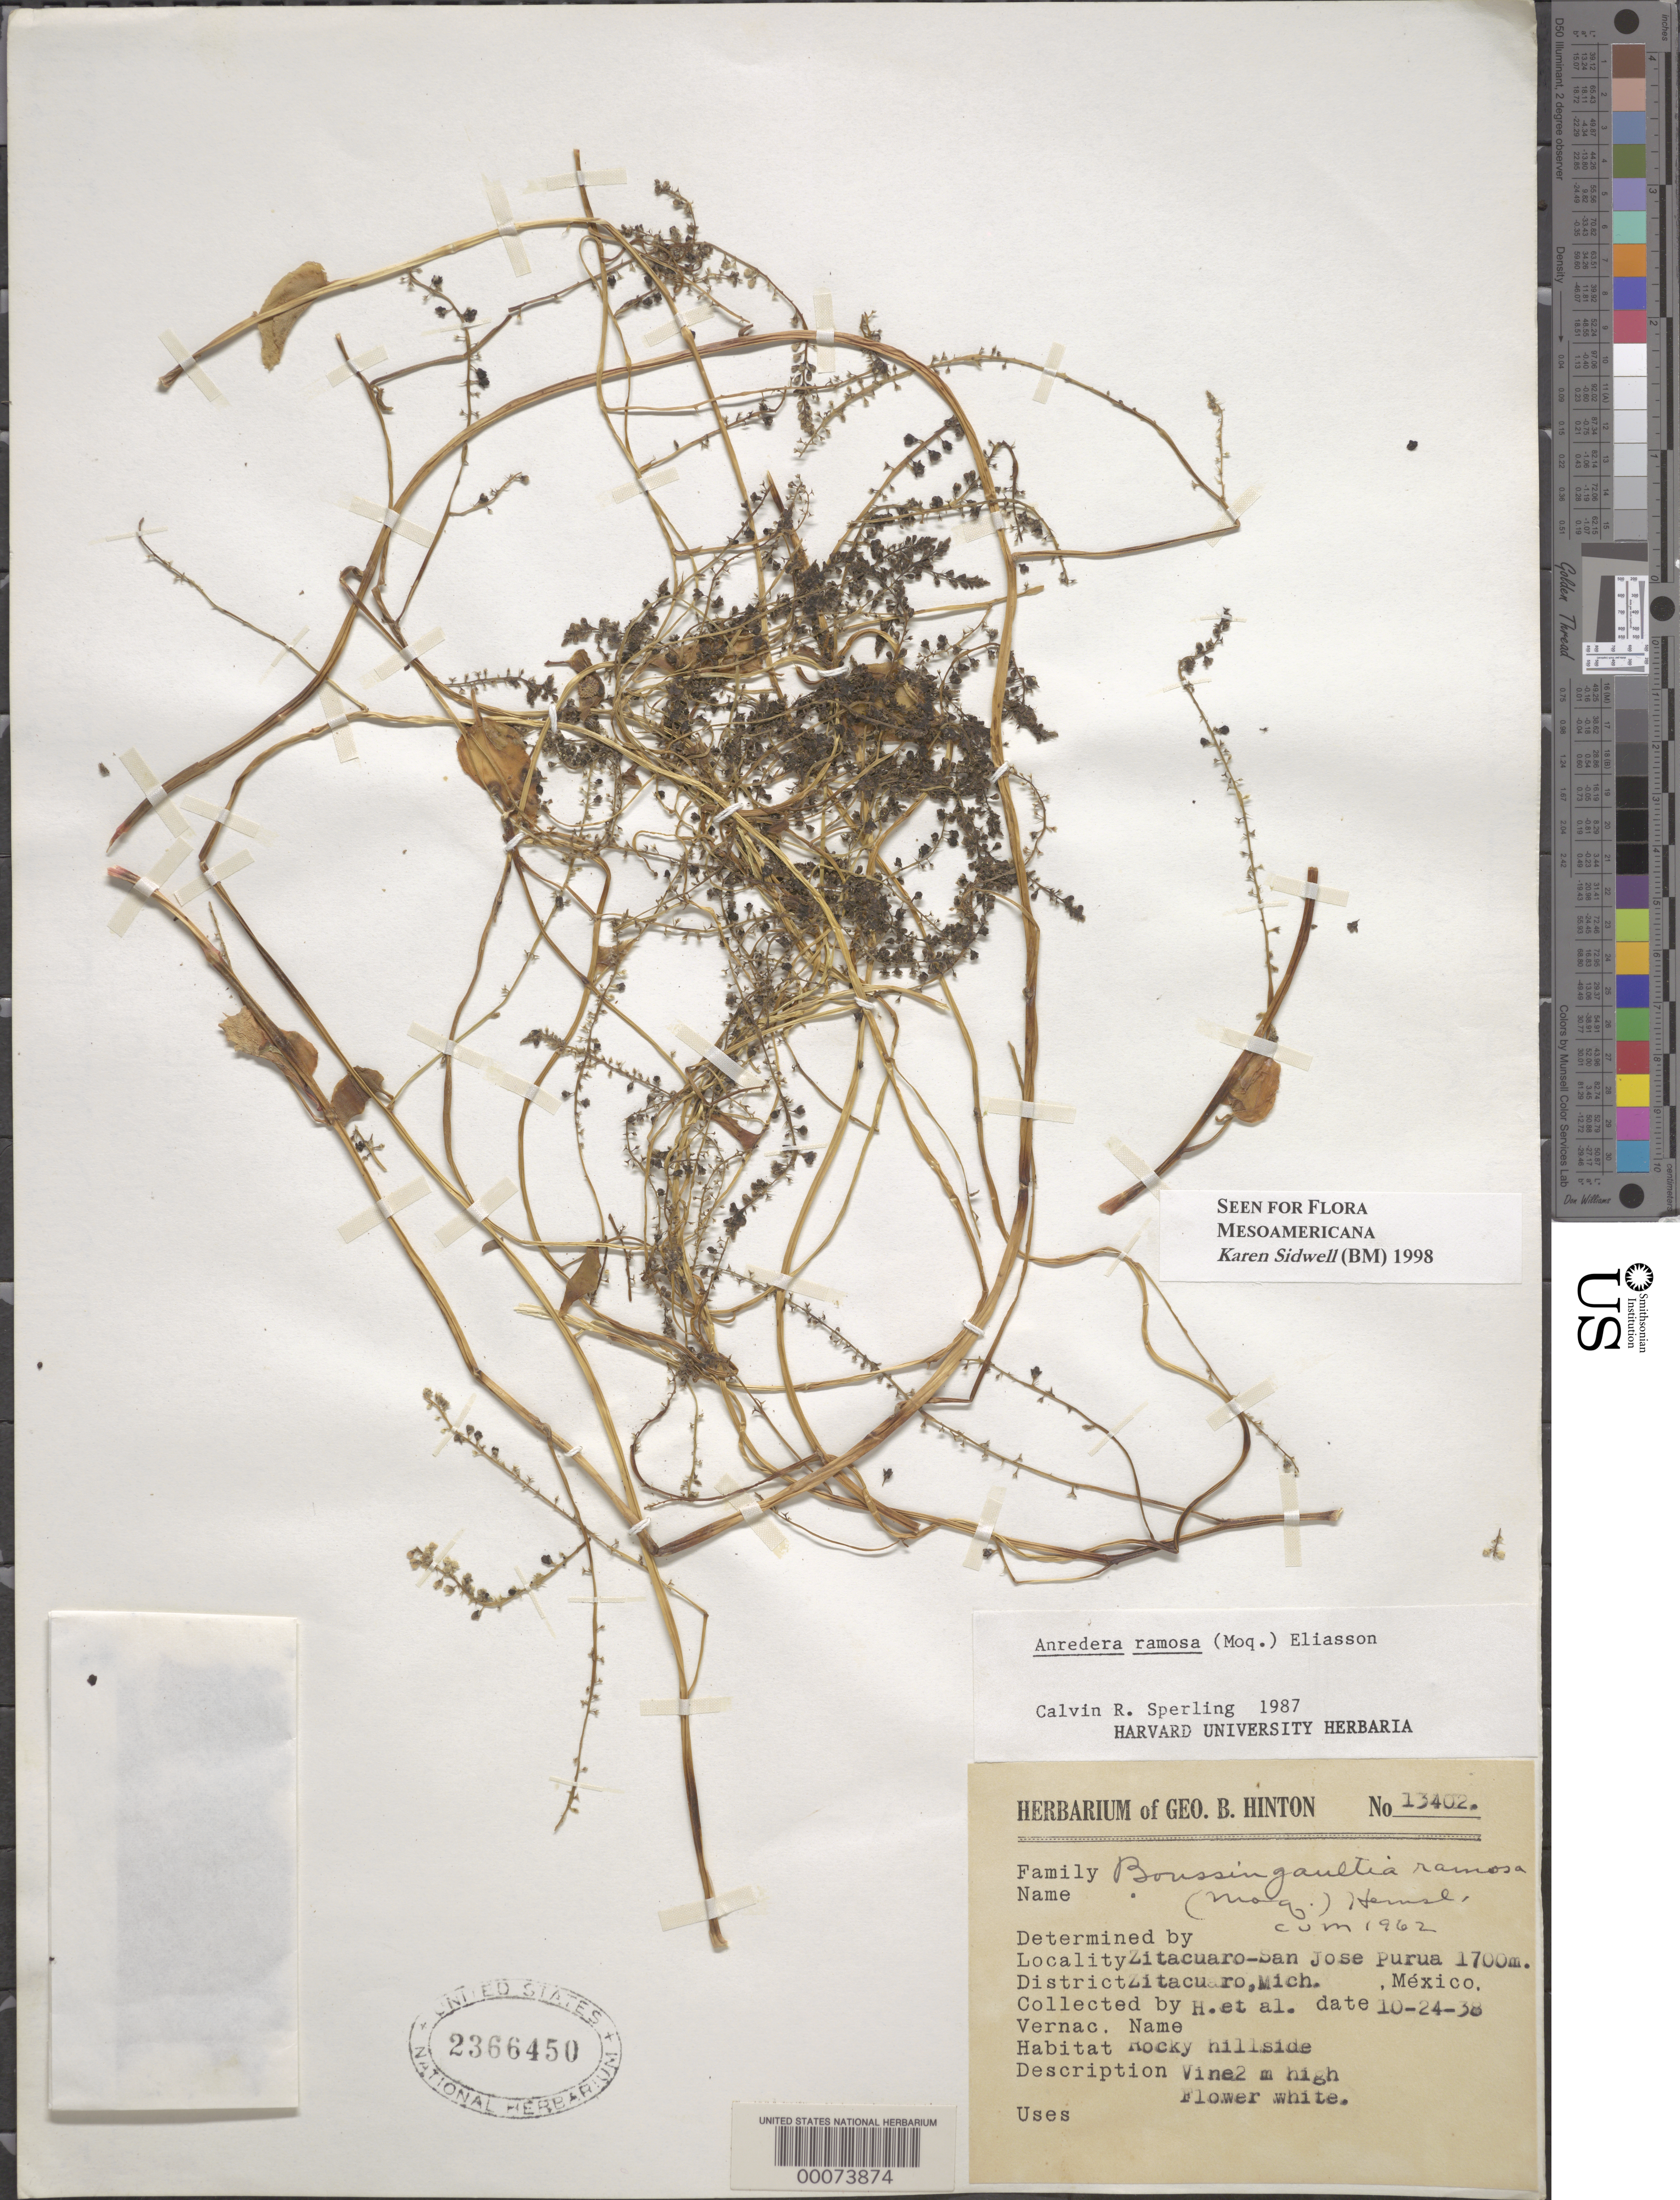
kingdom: Plantae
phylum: Tracheophyta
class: Magnoliopsida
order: Caryophyllales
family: Basellaceae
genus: Anredera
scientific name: Anredera ramosa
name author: (Moq.) Eliasson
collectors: G. B. Hinton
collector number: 13402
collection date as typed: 24 Oct 1938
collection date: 1938-10-24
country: Mexico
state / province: Michoacán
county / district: Zitácuaro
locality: Zitacuaro-San Jose Purua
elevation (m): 1700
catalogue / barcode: US 2366450